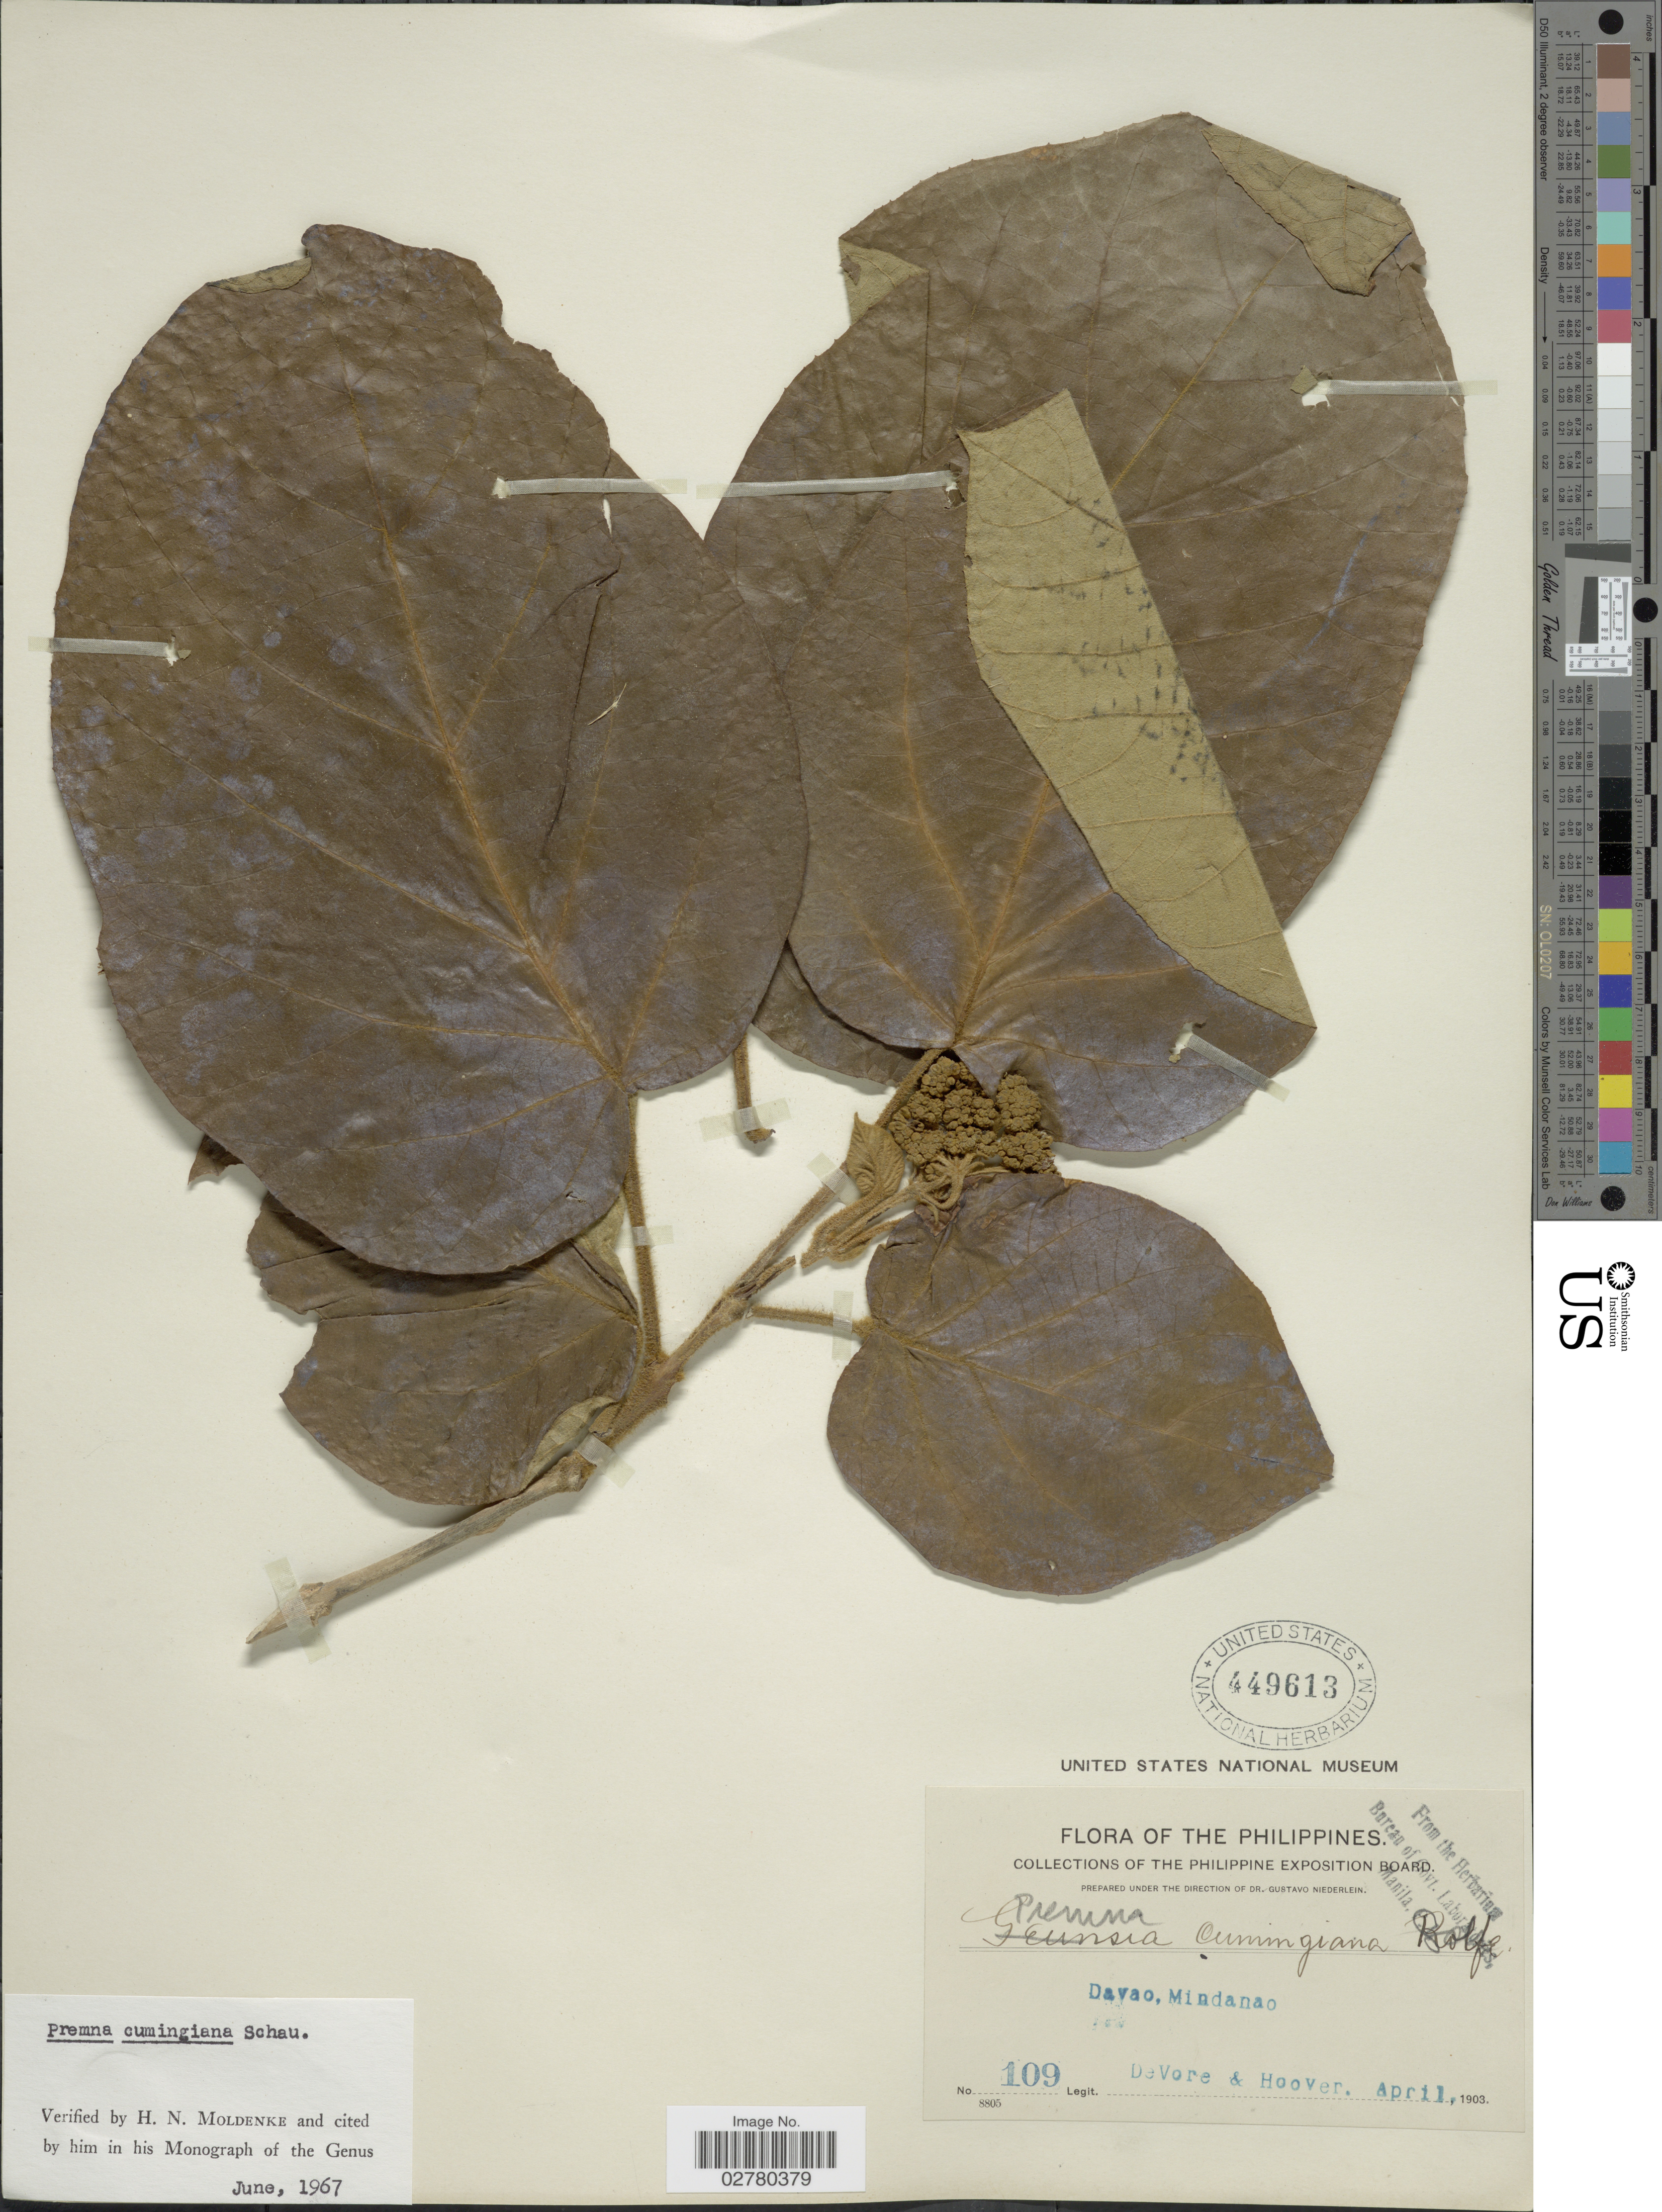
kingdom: Plantae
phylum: Tracheophyta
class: Magnoliopsida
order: Lamiales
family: Lamiaceae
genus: Premna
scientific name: Premna cumingiana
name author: Schauer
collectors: B. F. DeVore & -- Hoover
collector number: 109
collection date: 1903-04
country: Philippines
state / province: Davao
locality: Mindanao.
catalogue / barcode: US 449613